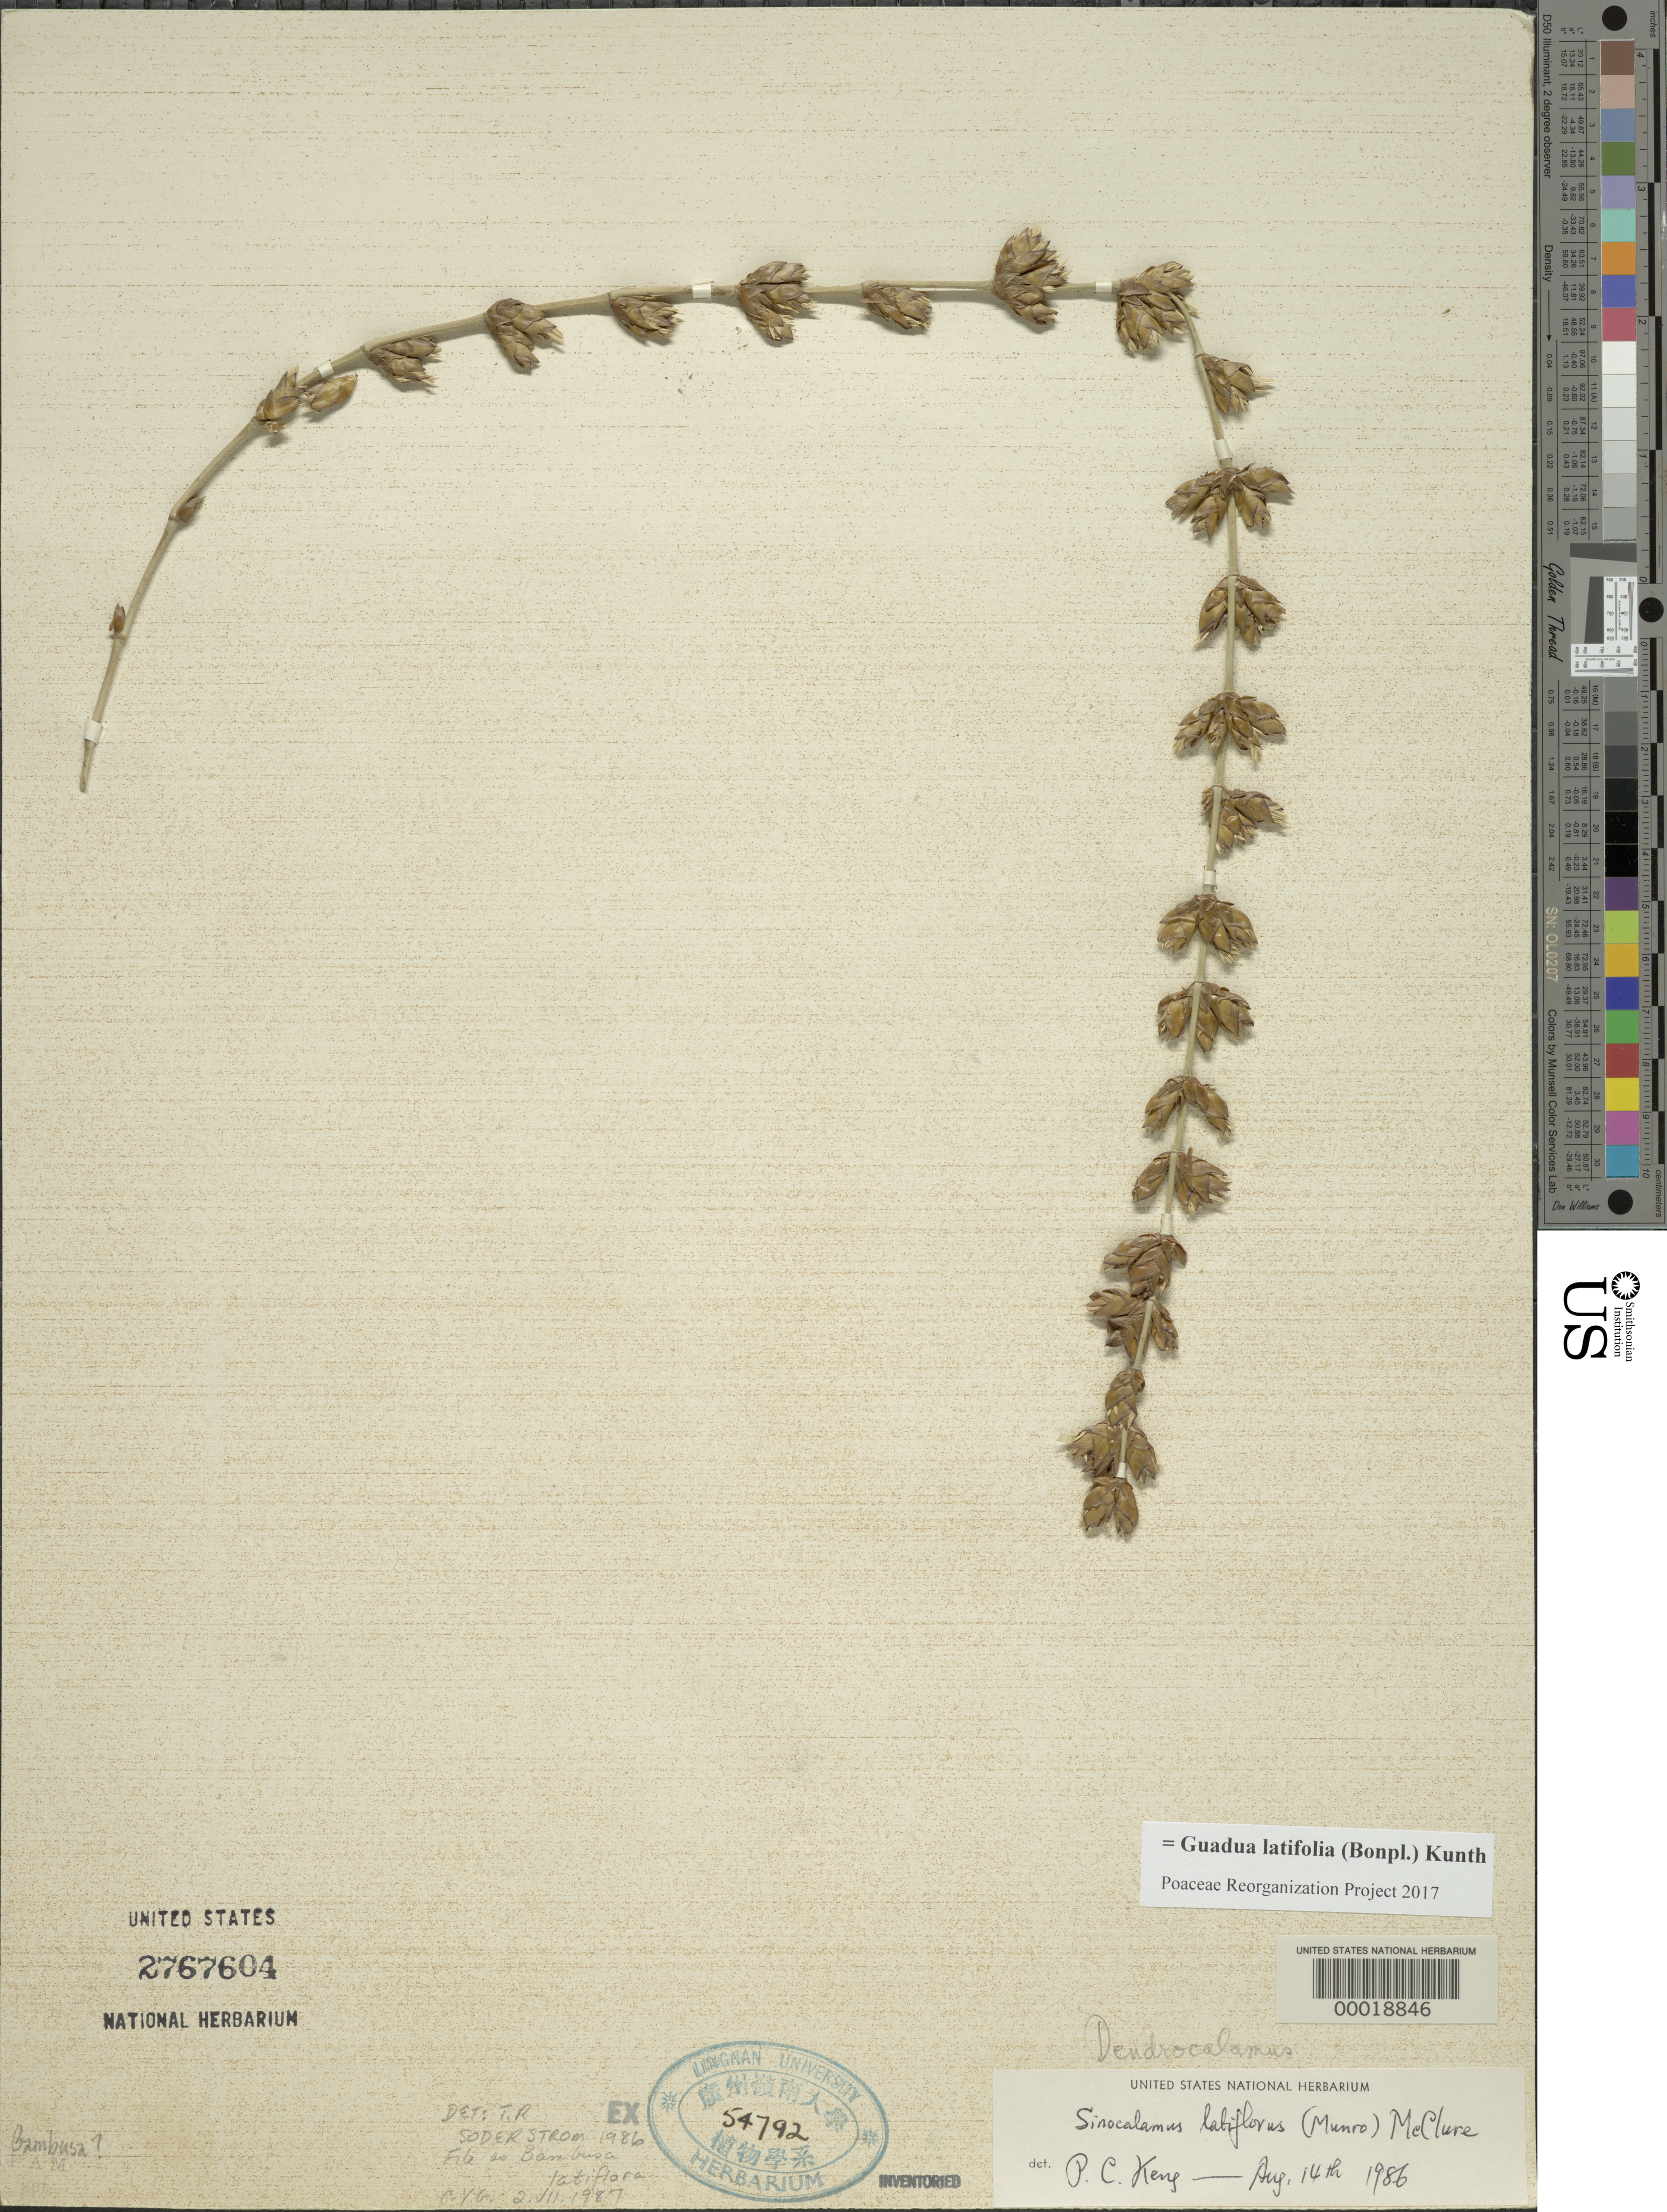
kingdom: Plantae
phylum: Tracheophyta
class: Liliopsida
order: Poales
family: Poaceae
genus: Guadua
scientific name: Guadua latifolia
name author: (Bonpl.) Kunth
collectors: J. Rose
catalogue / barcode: US 2767604